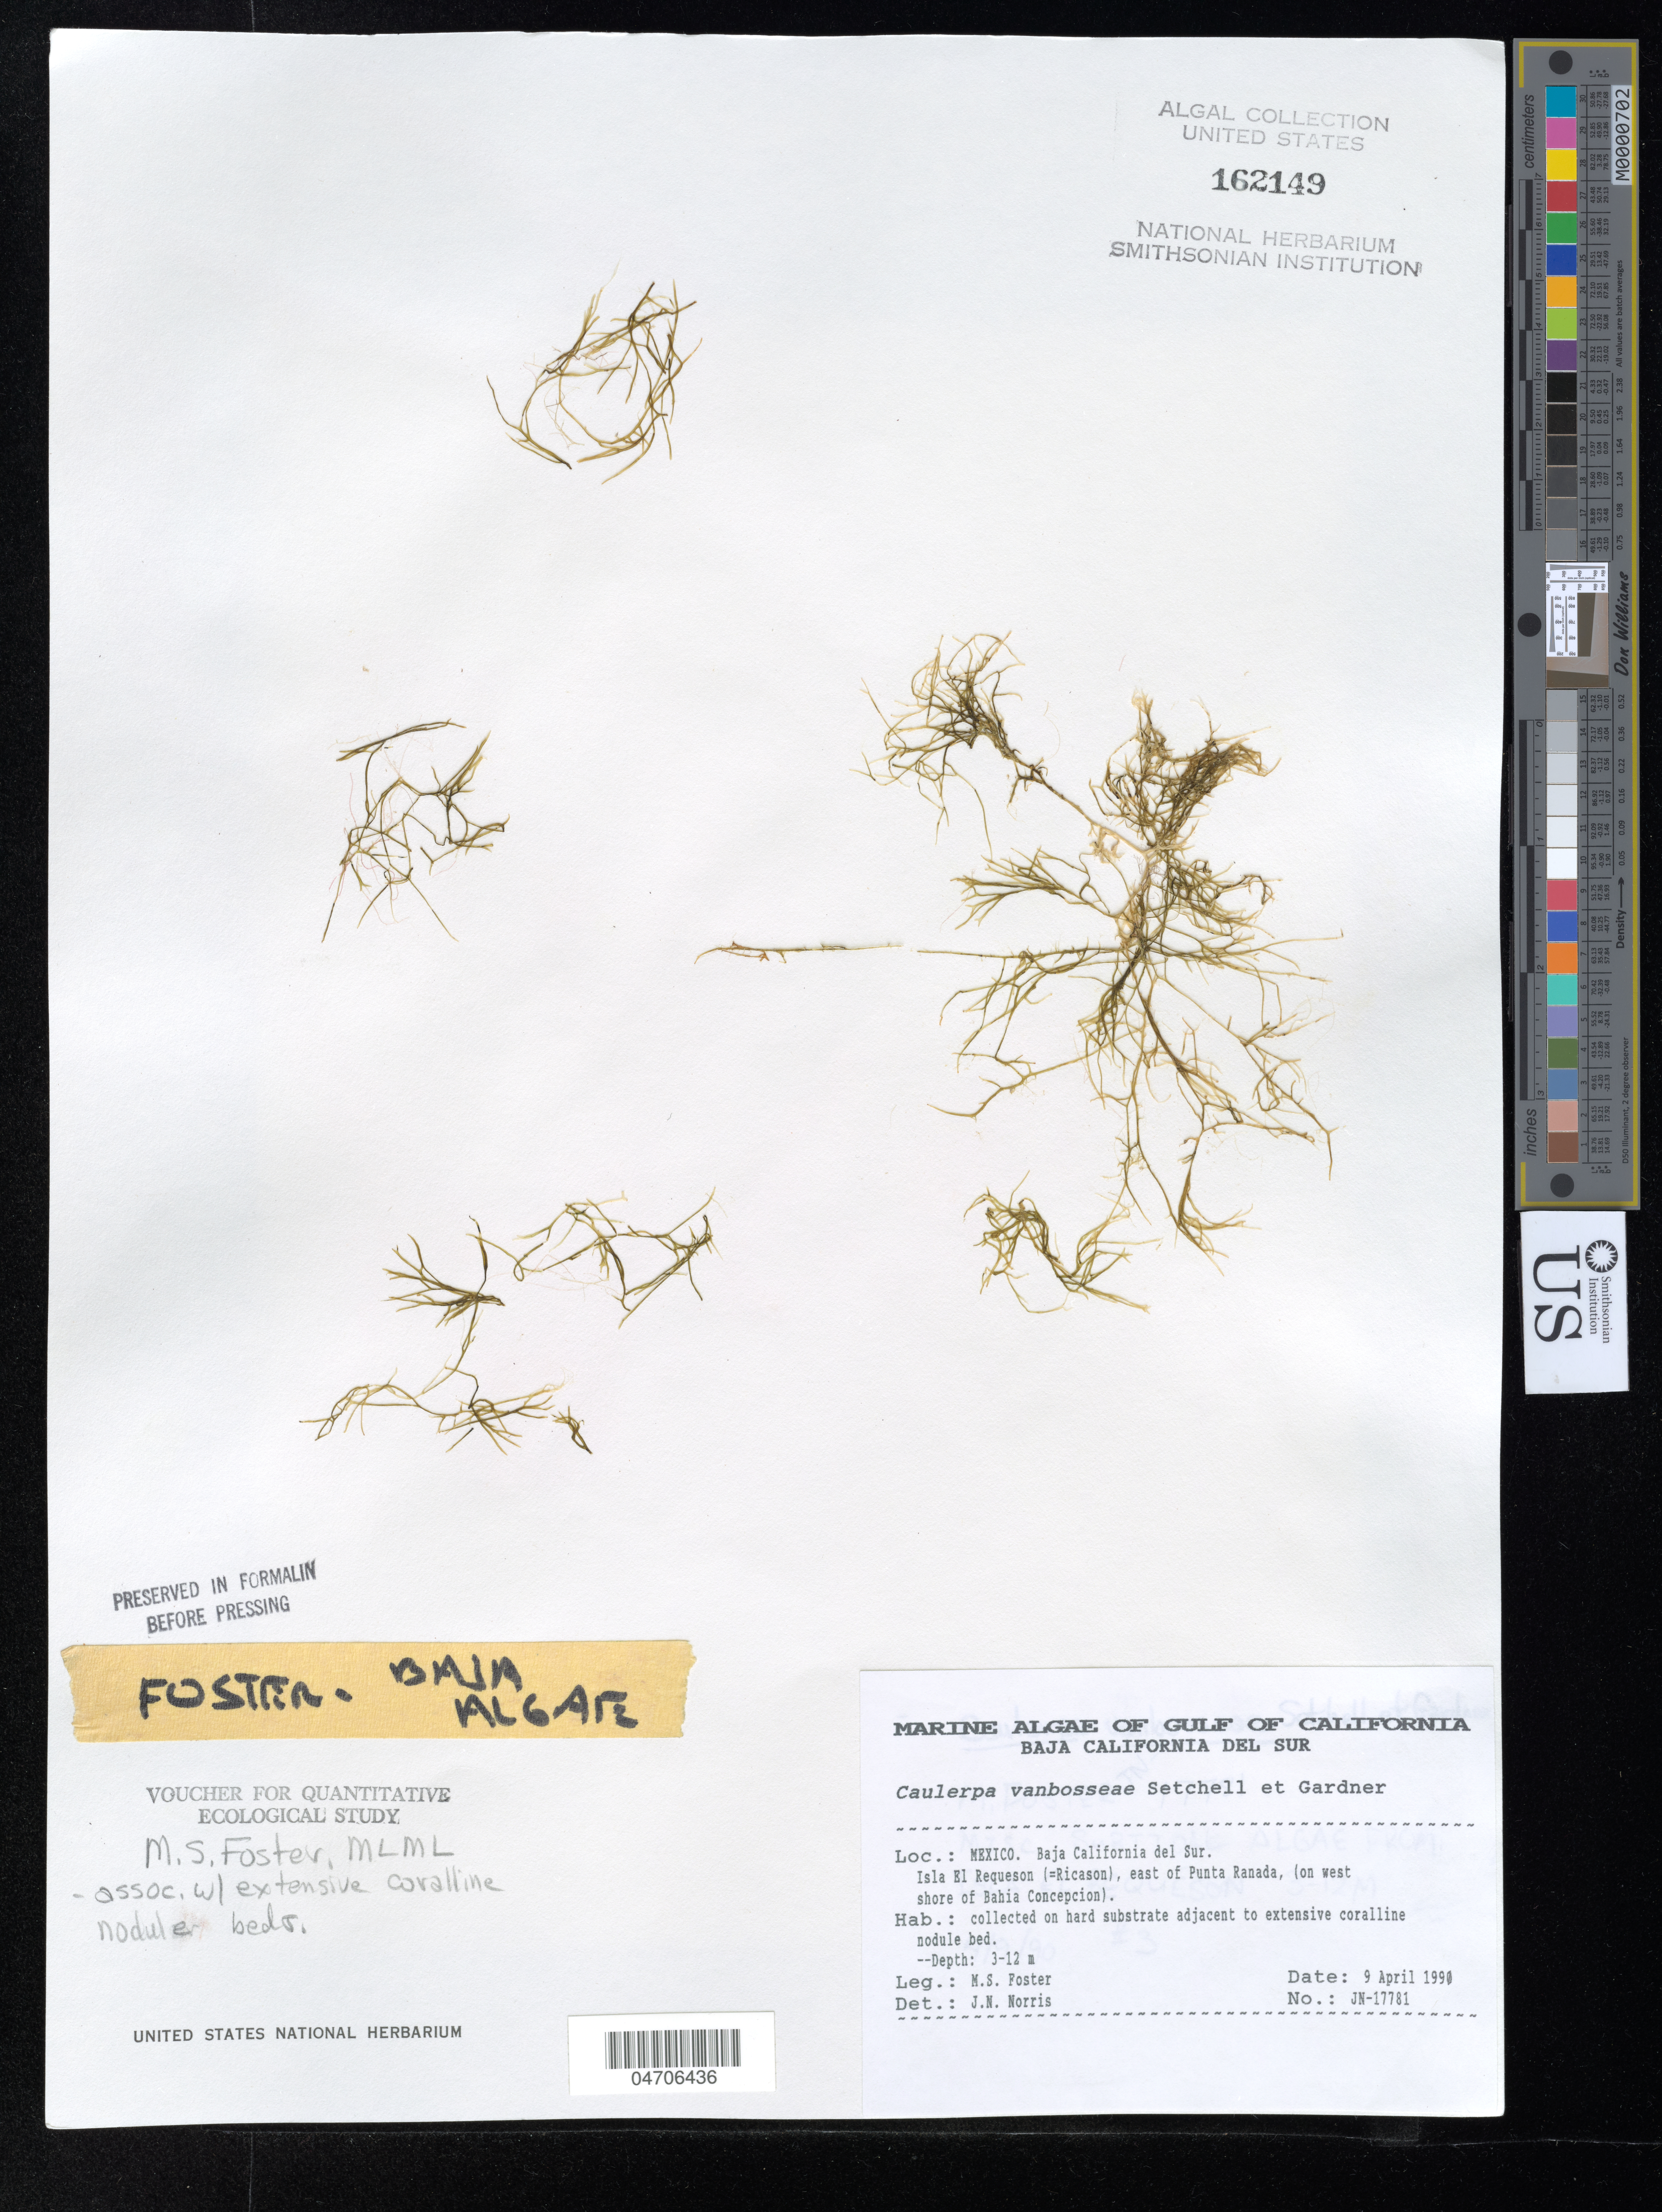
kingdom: Plantae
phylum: Chlorophyta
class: Ulvophyceae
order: Bryopsidales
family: Caulerpaceae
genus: Caulerpa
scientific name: Caulerpa chemnitzia var. vanbossae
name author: (Setch. & N.L. Gardner) Fern.-Garcia & Riosm.-Rod.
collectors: M. Foster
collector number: JN-17781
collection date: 1990-04-09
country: Mexico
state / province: Baja California Sur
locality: Gulf of California. Isla El Requeson (=Ricason), east of Punta Ranada, (on west shore of Bahia Concepcion).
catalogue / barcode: US 162149